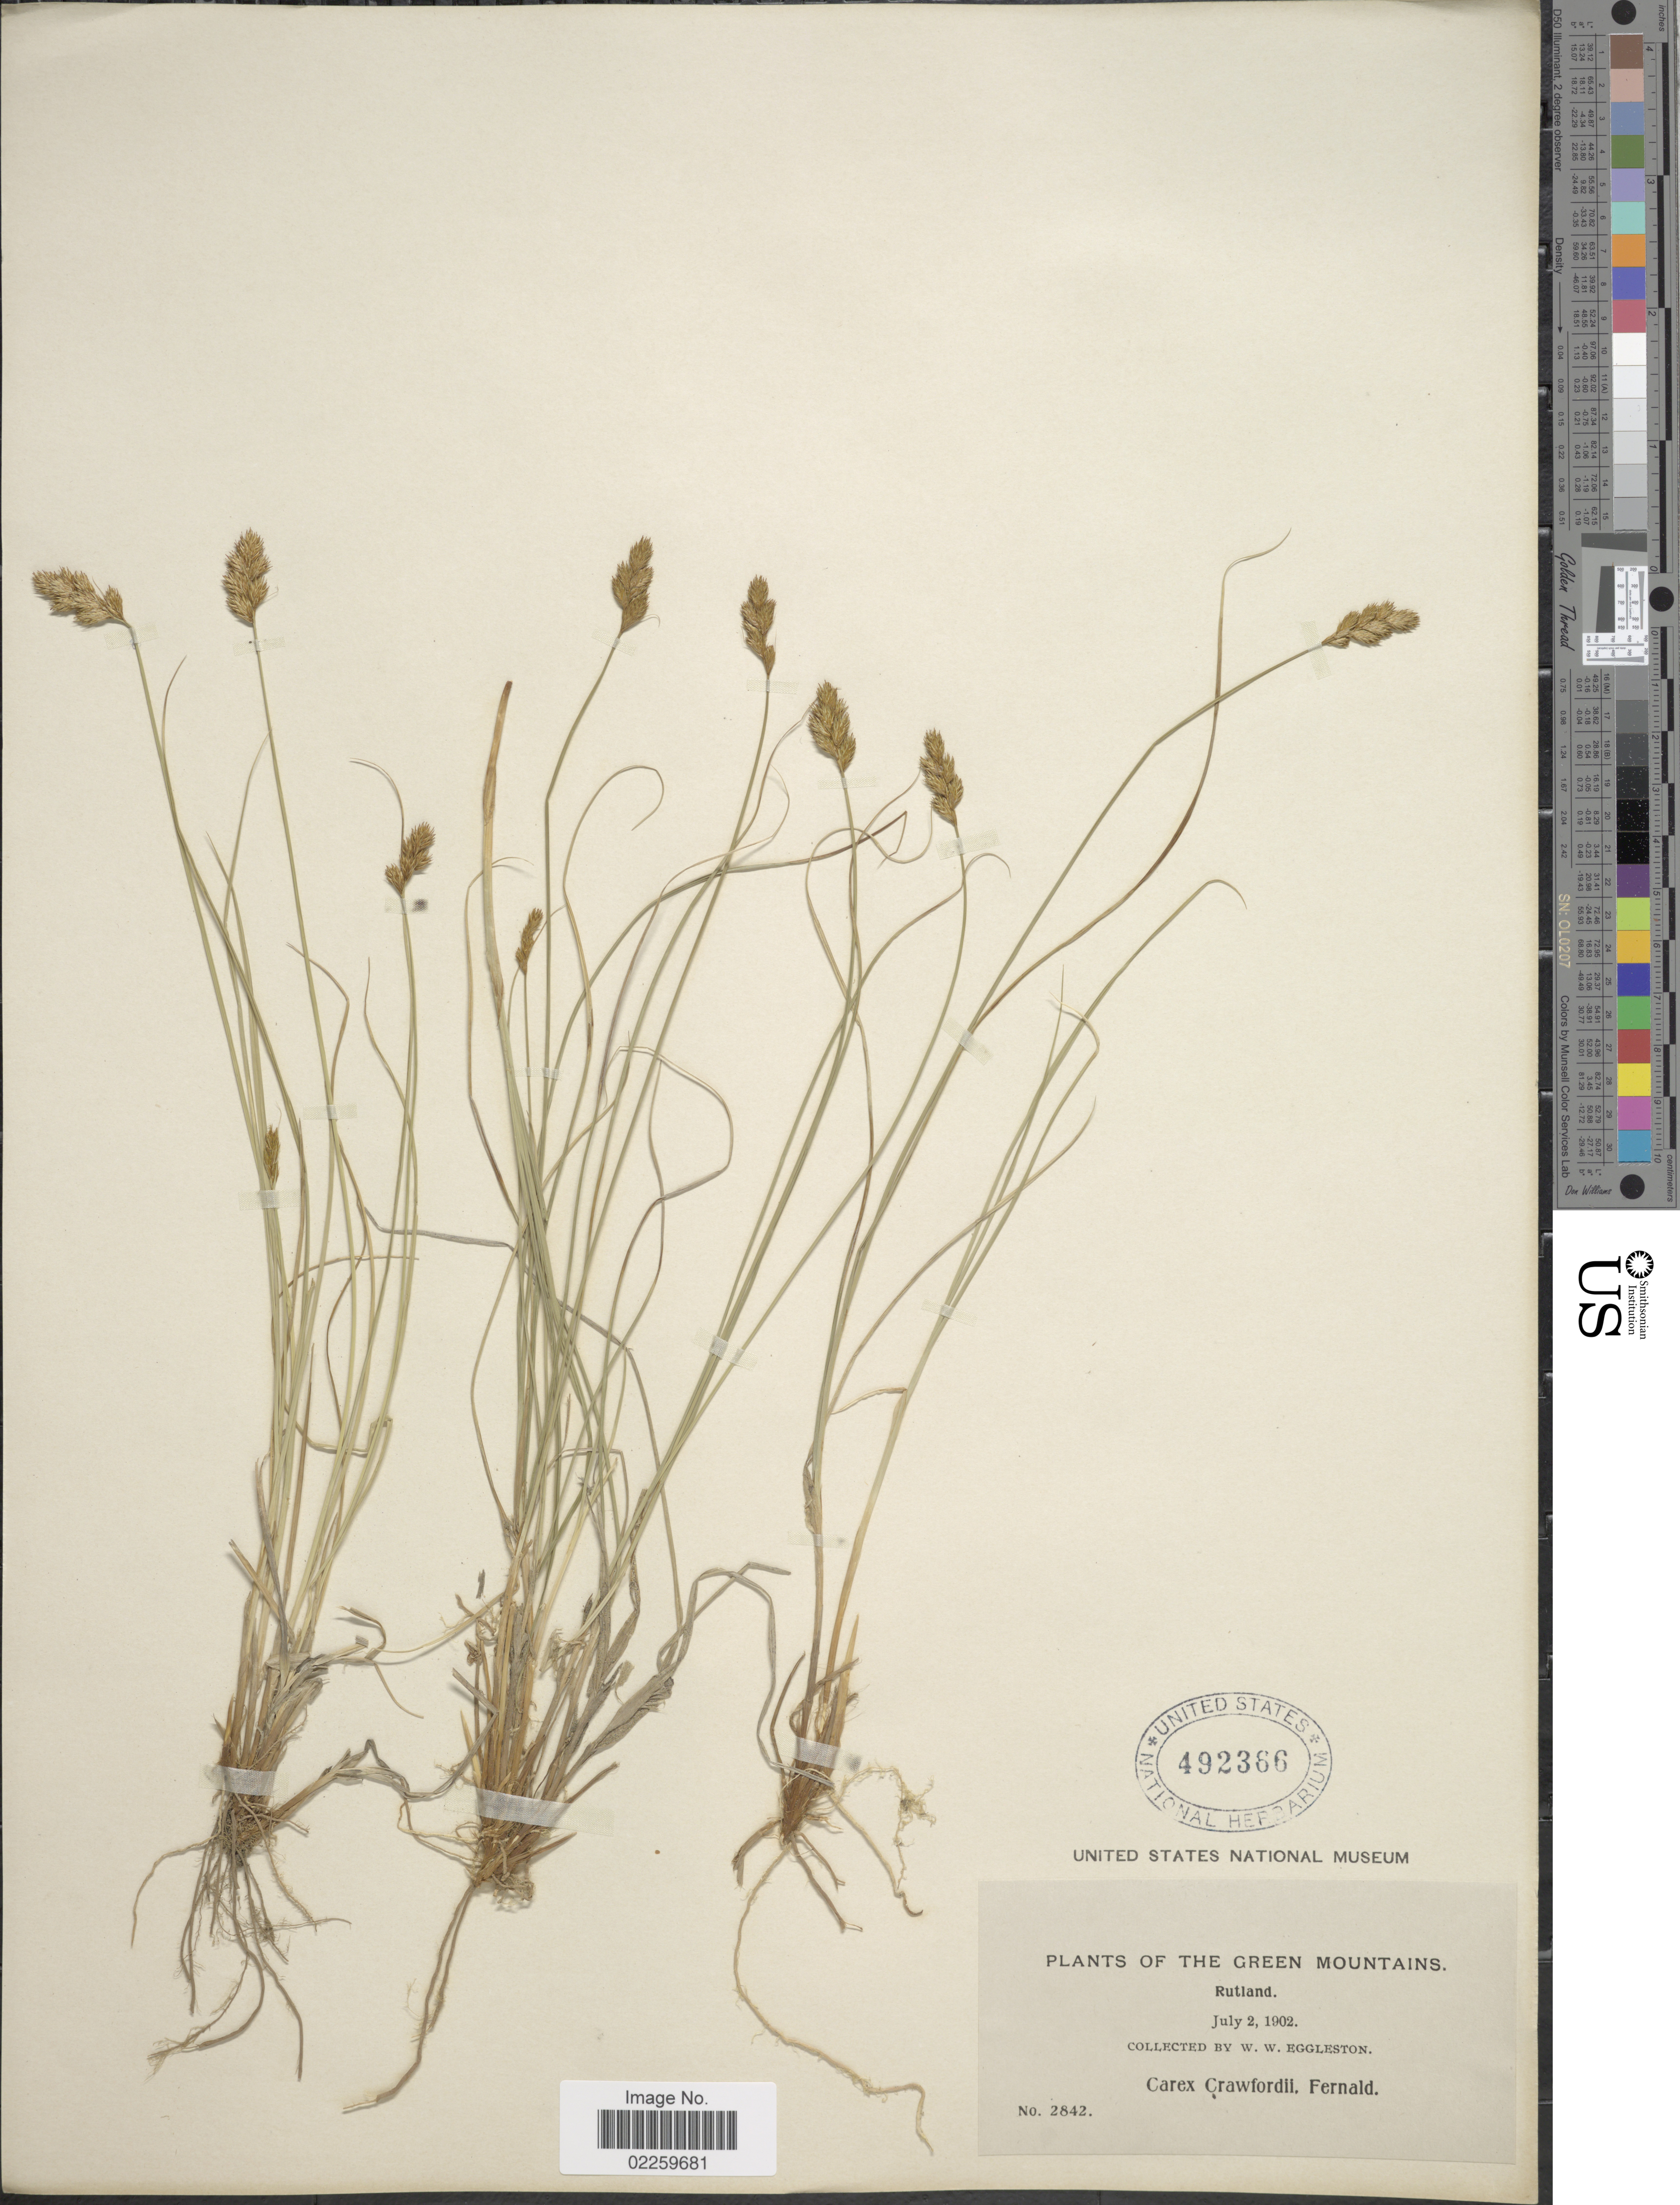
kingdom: Plantae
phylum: Tracheophyta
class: Liliopsida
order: Poales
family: Cyperaceae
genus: Carex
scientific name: Carex crawfordii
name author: Fernald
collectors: W. W. Eggleston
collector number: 2842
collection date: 1902-07-02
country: United States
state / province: Vermont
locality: The Green Mountains, Rutland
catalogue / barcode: US 492366